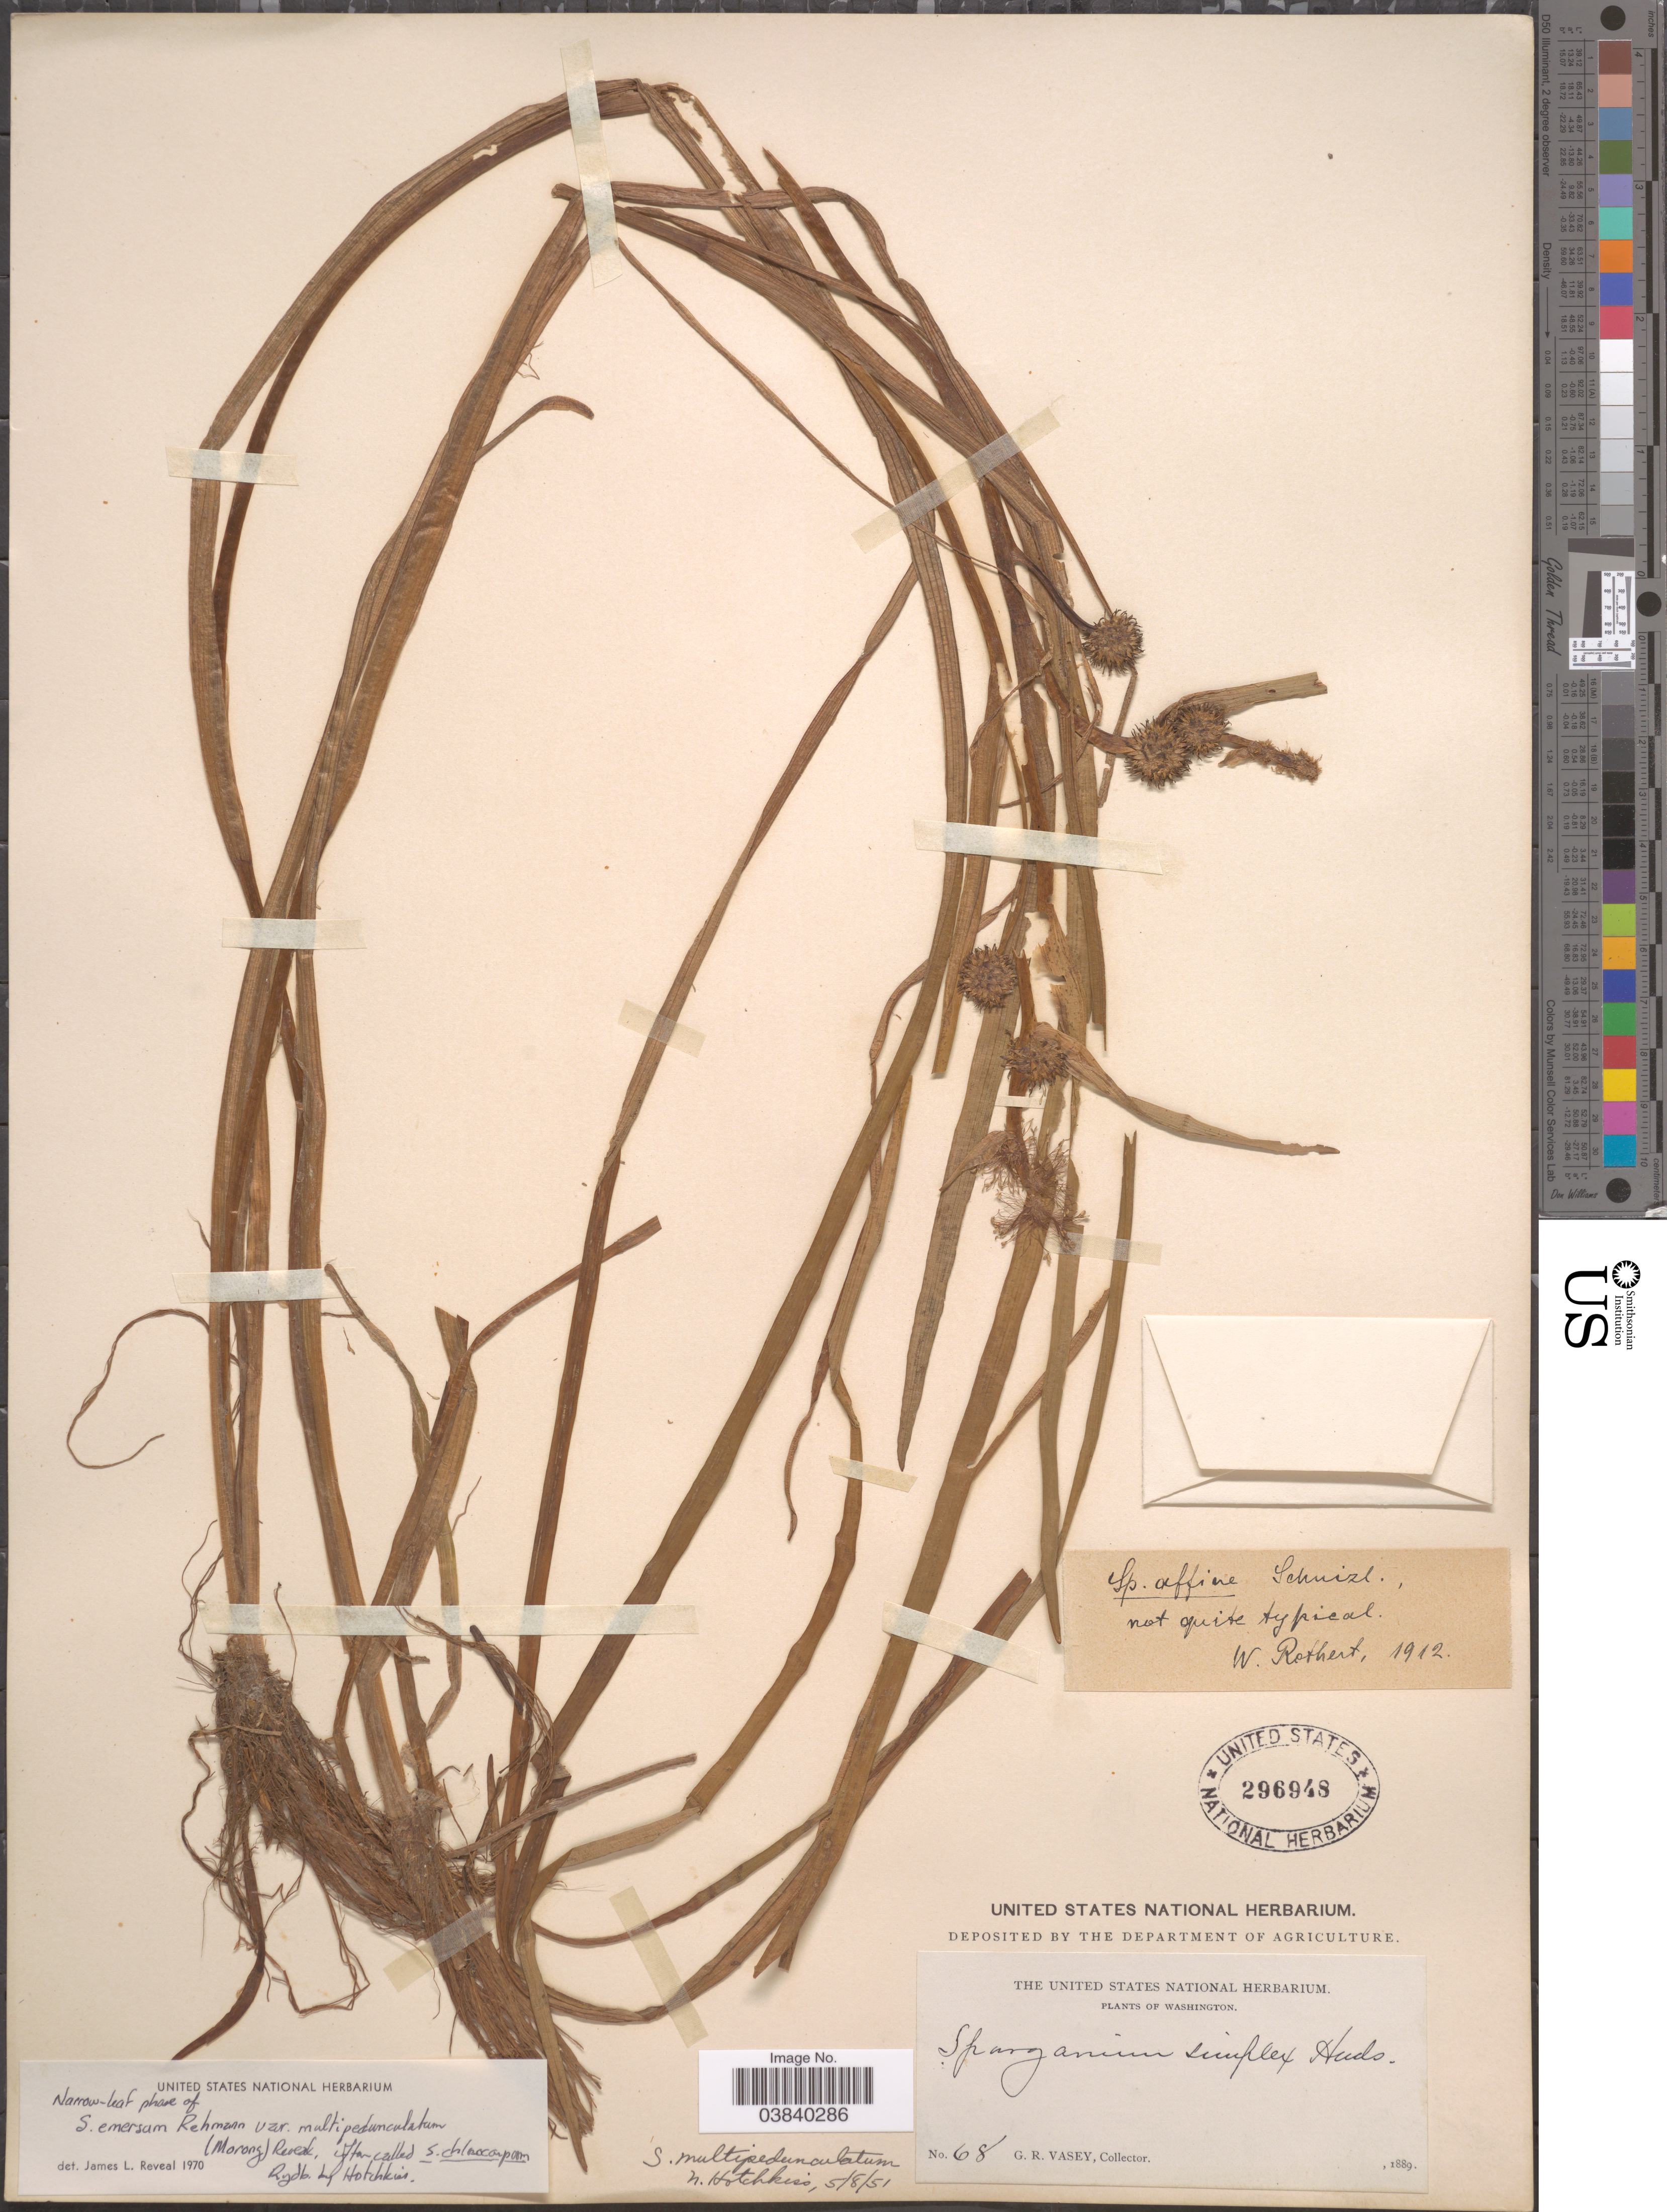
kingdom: Plantae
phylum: Tracheophyta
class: Liliopsida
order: Poales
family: Typhaceae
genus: Sparganium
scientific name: Sparganium emersum var. multipedunculatum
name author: (Morong) Reveal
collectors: G. R. Vasey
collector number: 68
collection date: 1889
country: United States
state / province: Washington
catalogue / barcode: US 296948